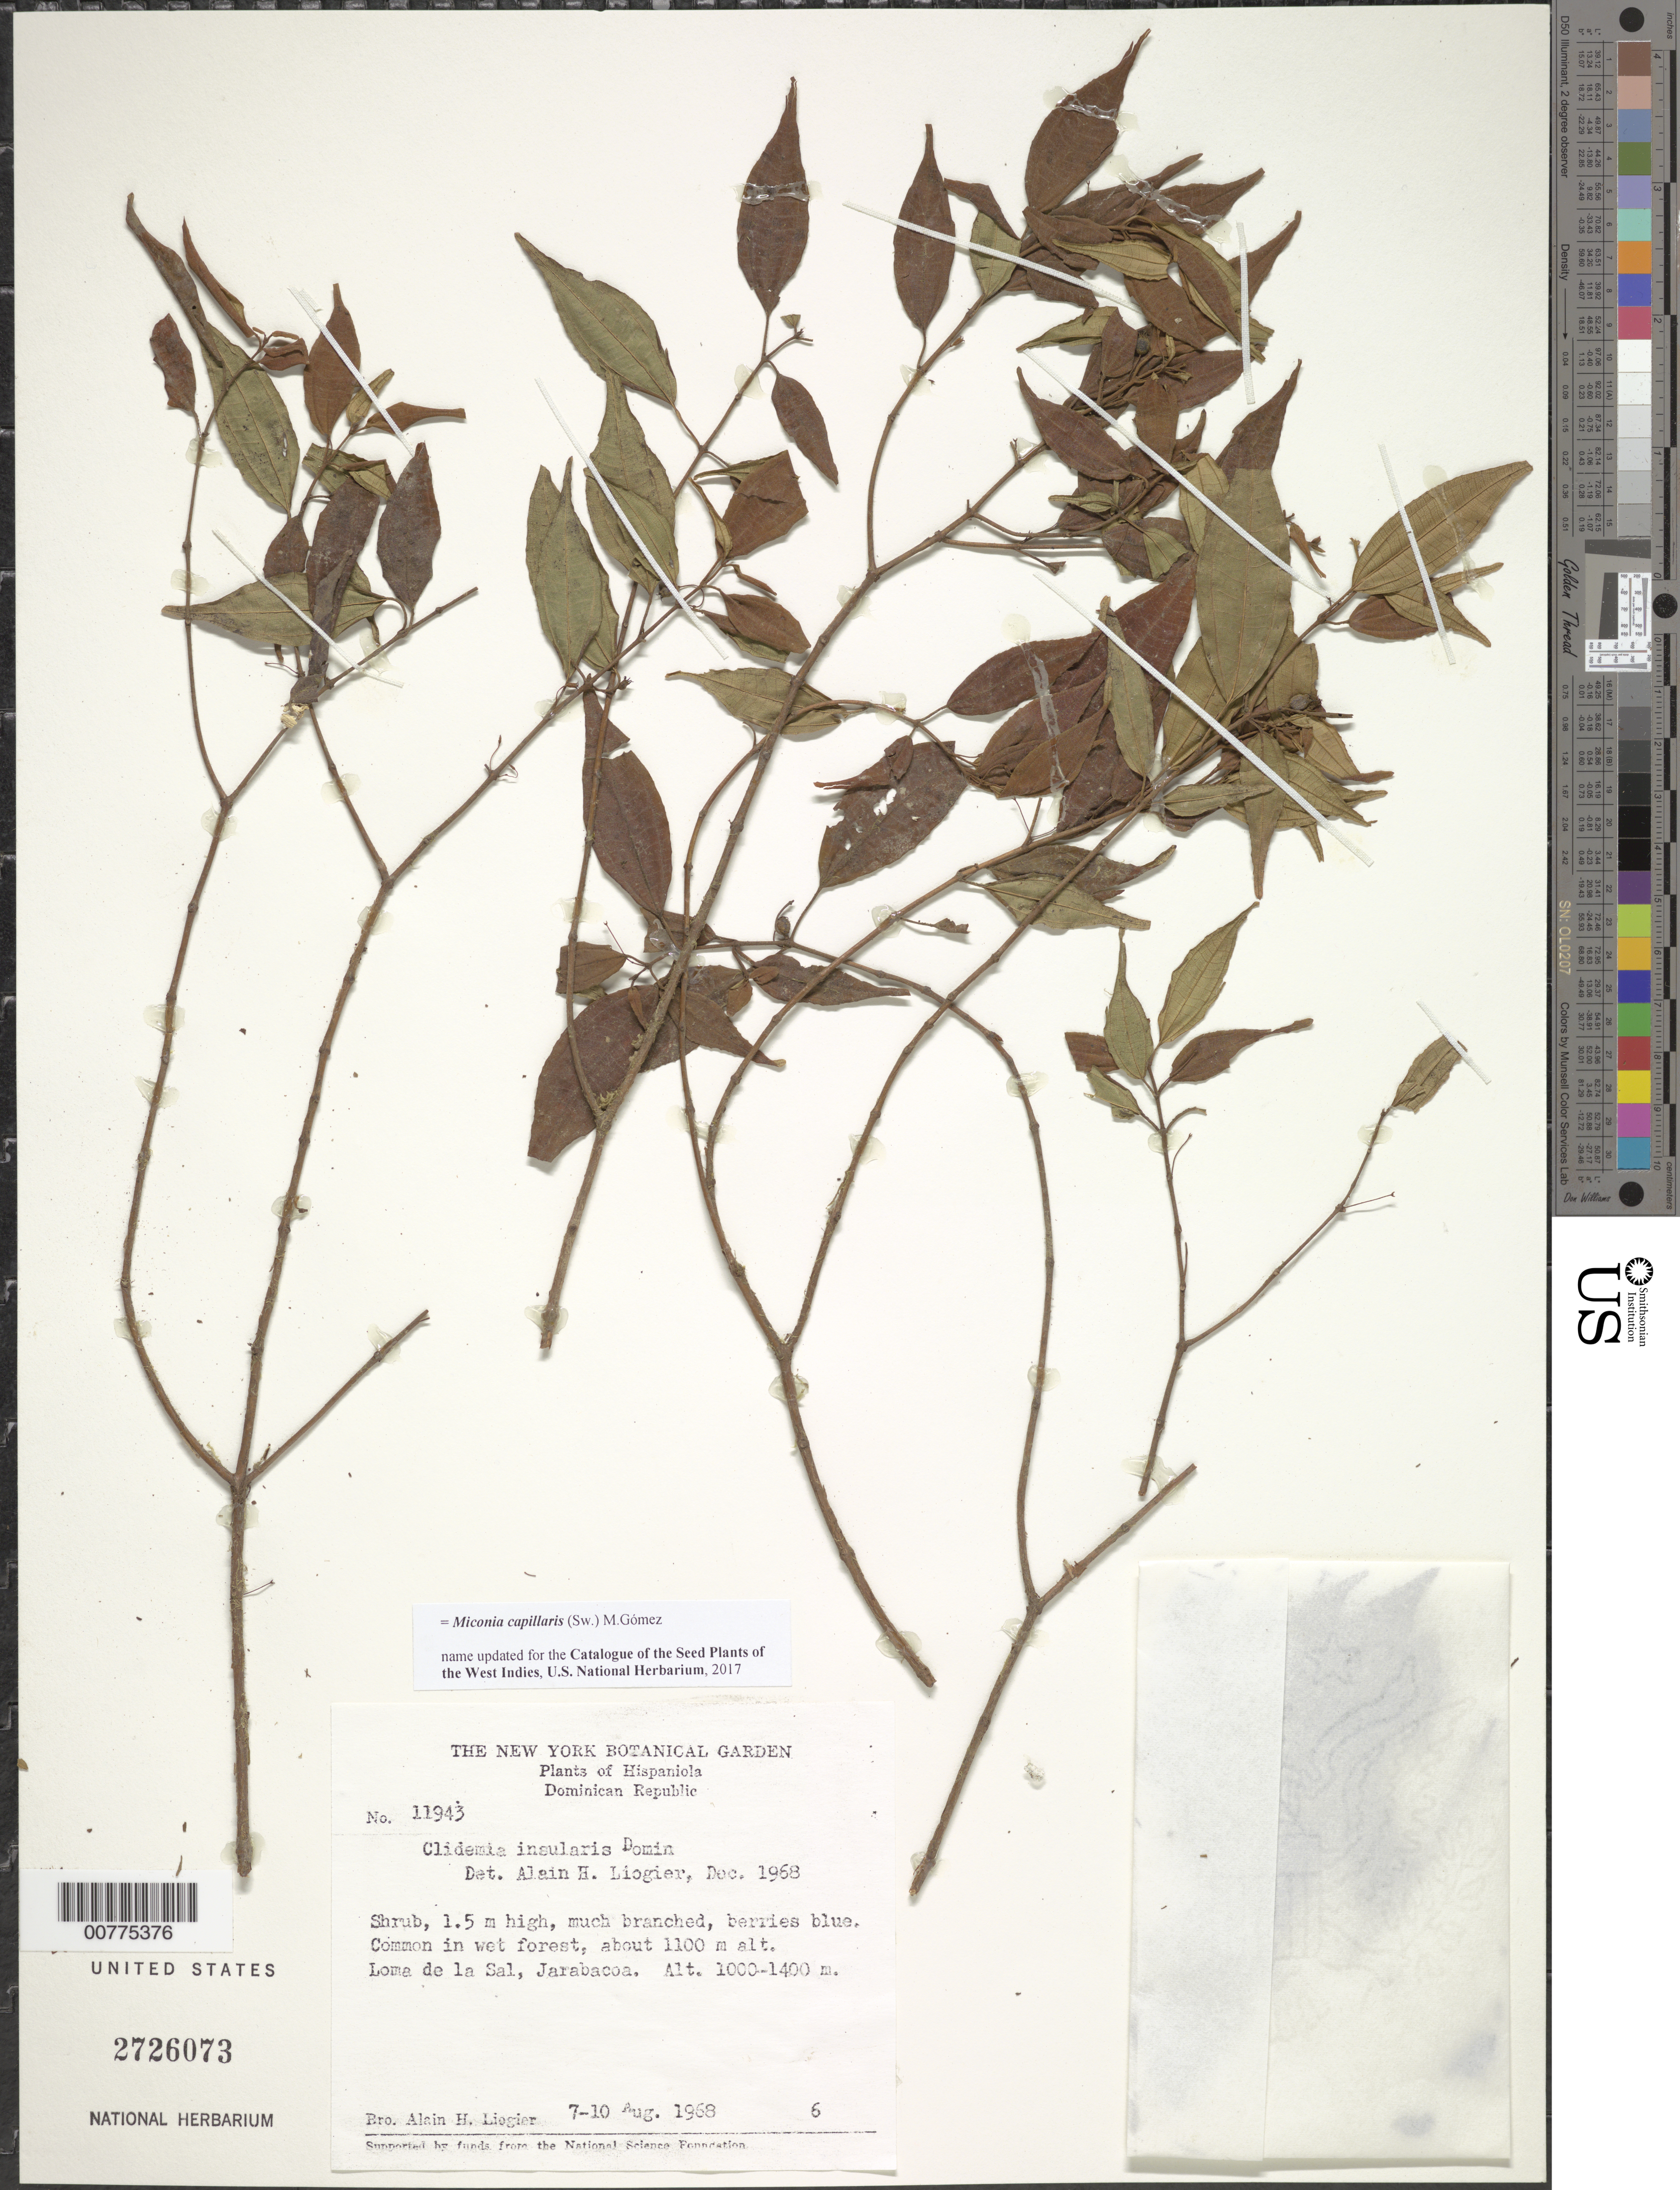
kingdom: Plantae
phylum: Tracheophyta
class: Magnoliopsida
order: Myrtales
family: Melastomataceae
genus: Miconia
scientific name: Miconia capillaris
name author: (Sw.) M. Gómez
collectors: A. H. Liogier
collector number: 11943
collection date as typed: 07 Aug 1968 to 10 Aug 1968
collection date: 1968-08-07/1968-08-10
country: Dominican Republic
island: Hispaniola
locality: Jarabacoa, Loma de la Sal.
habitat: Common in wet forest.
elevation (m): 1100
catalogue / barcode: US 2726073